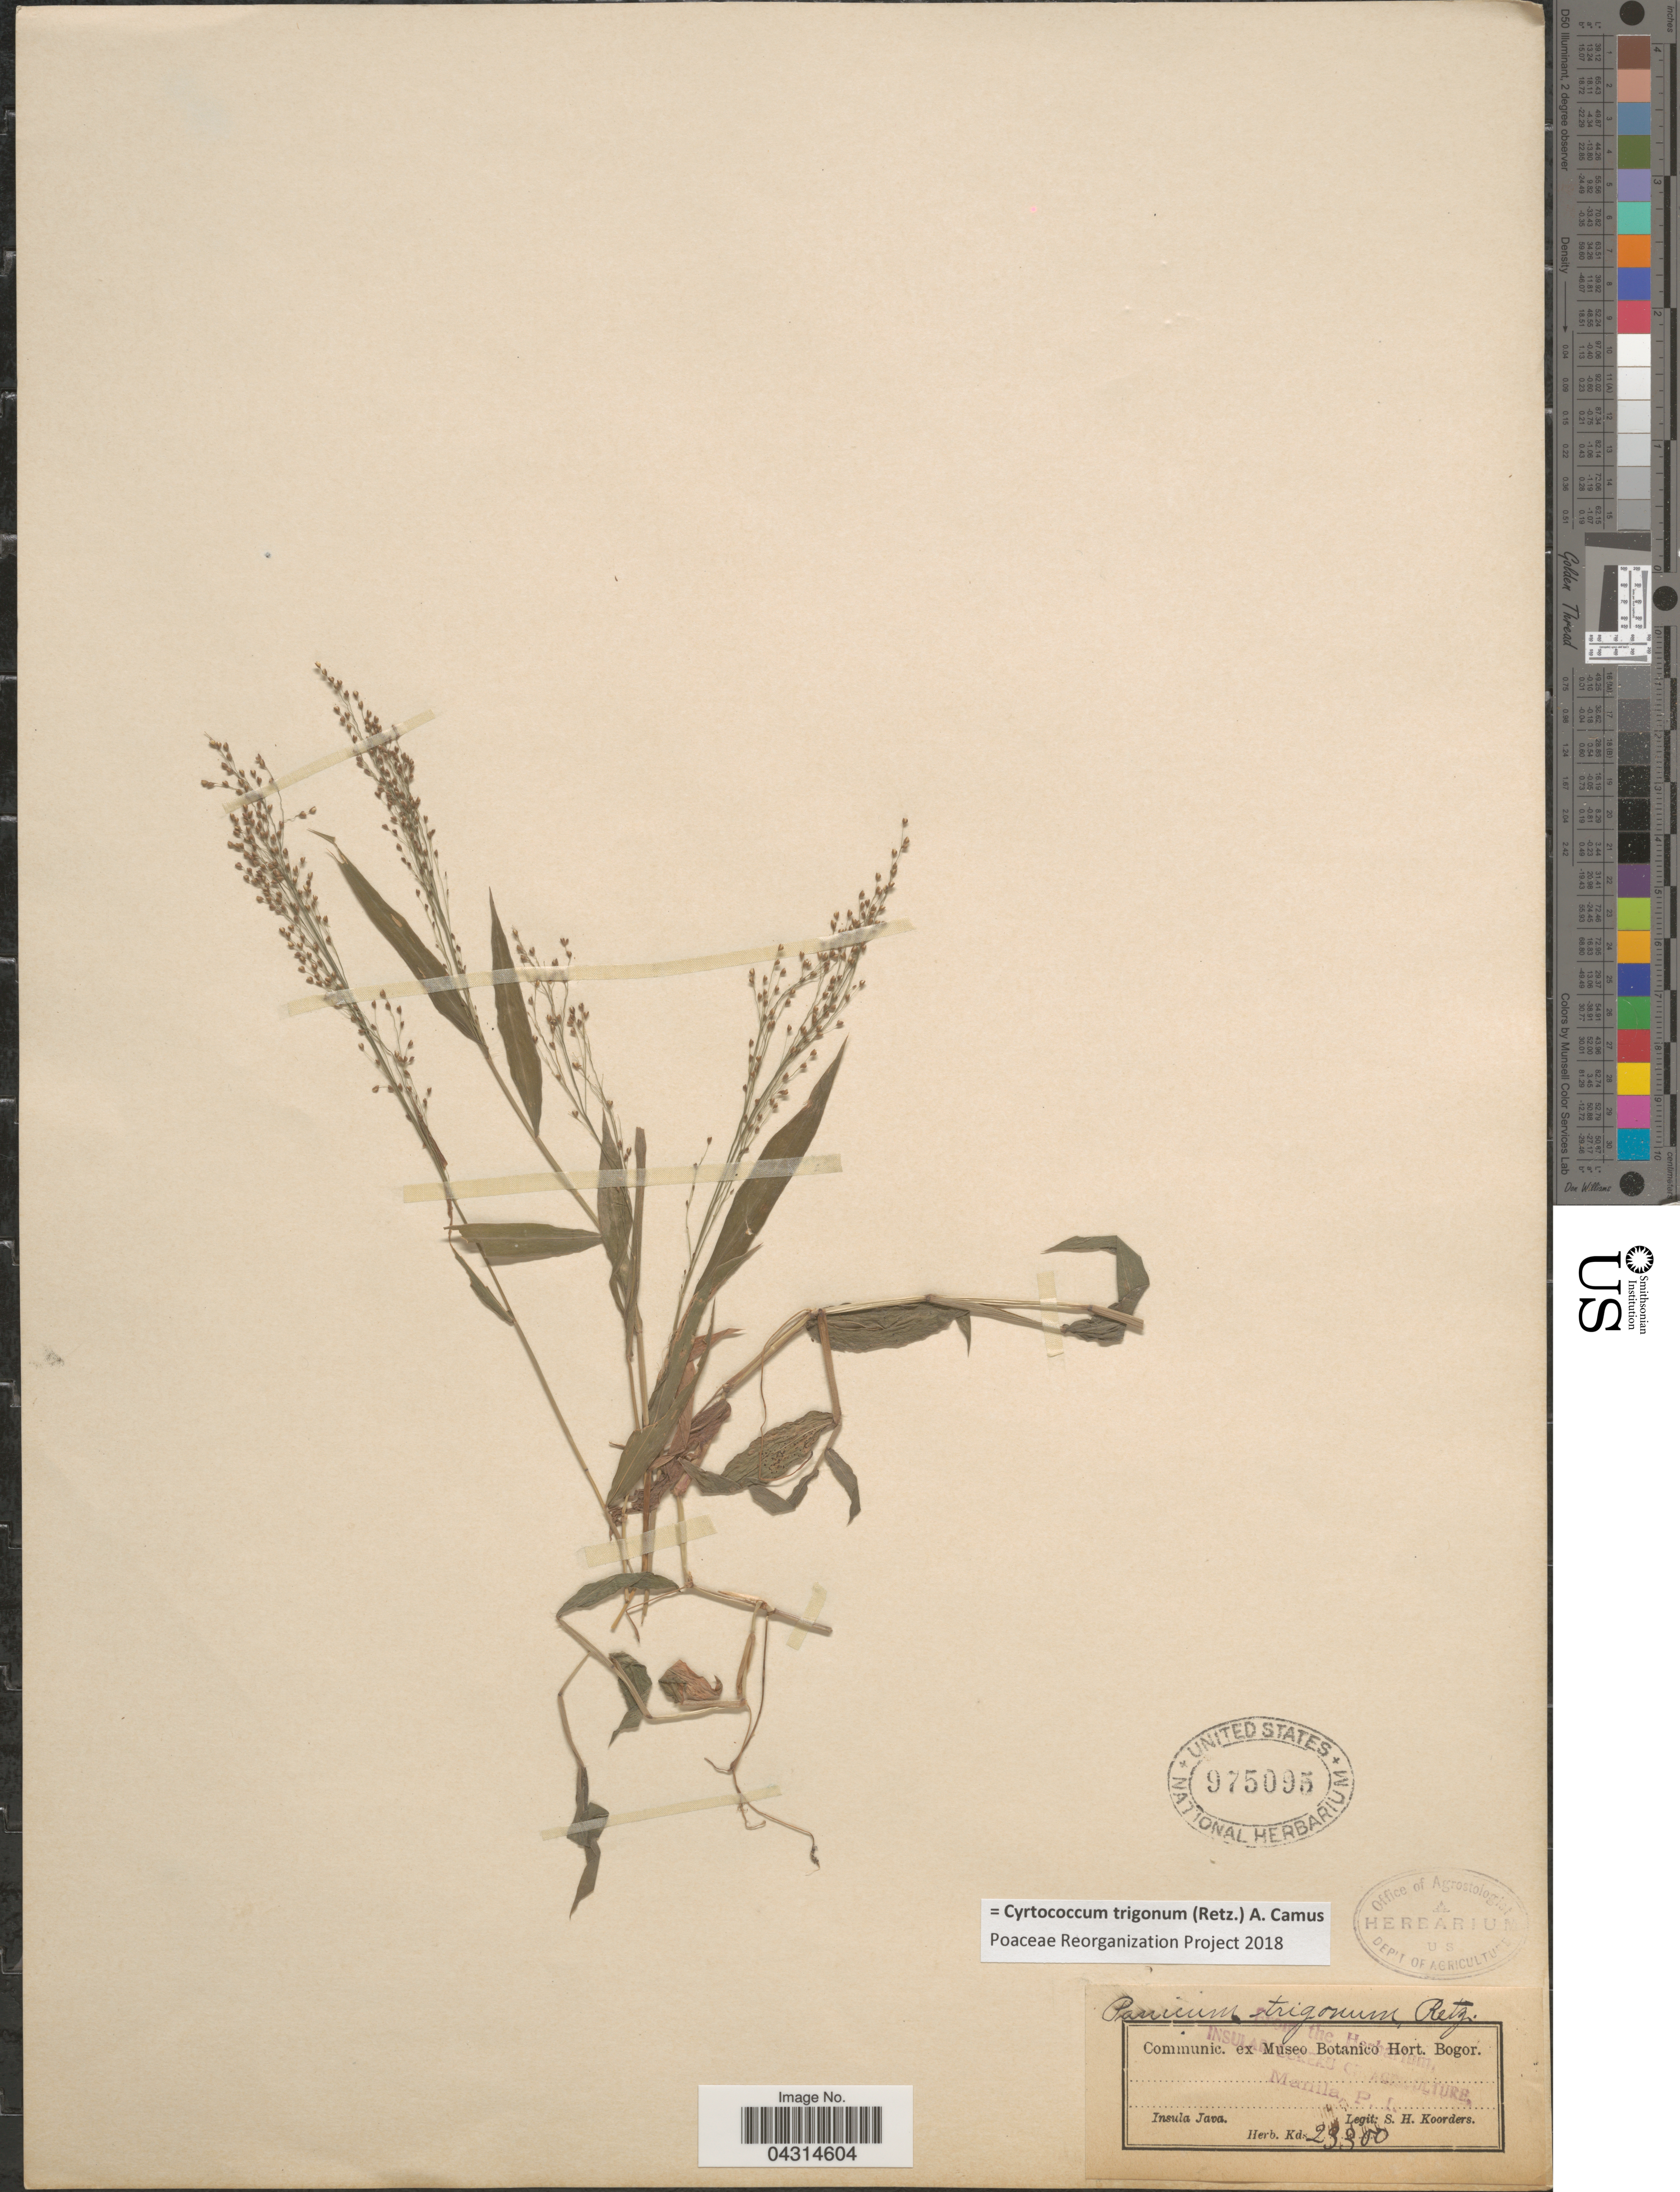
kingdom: Plantae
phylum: Tracheophyta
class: Liliopsida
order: Poales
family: Poaceae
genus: Cyrtococcum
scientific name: Cyrtococcum trigonum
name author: (Retz.) A. Camus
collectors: S. H. Koorders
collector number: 23300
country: Indonesia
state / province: Java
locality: Insula Java.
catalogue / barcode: US 975095